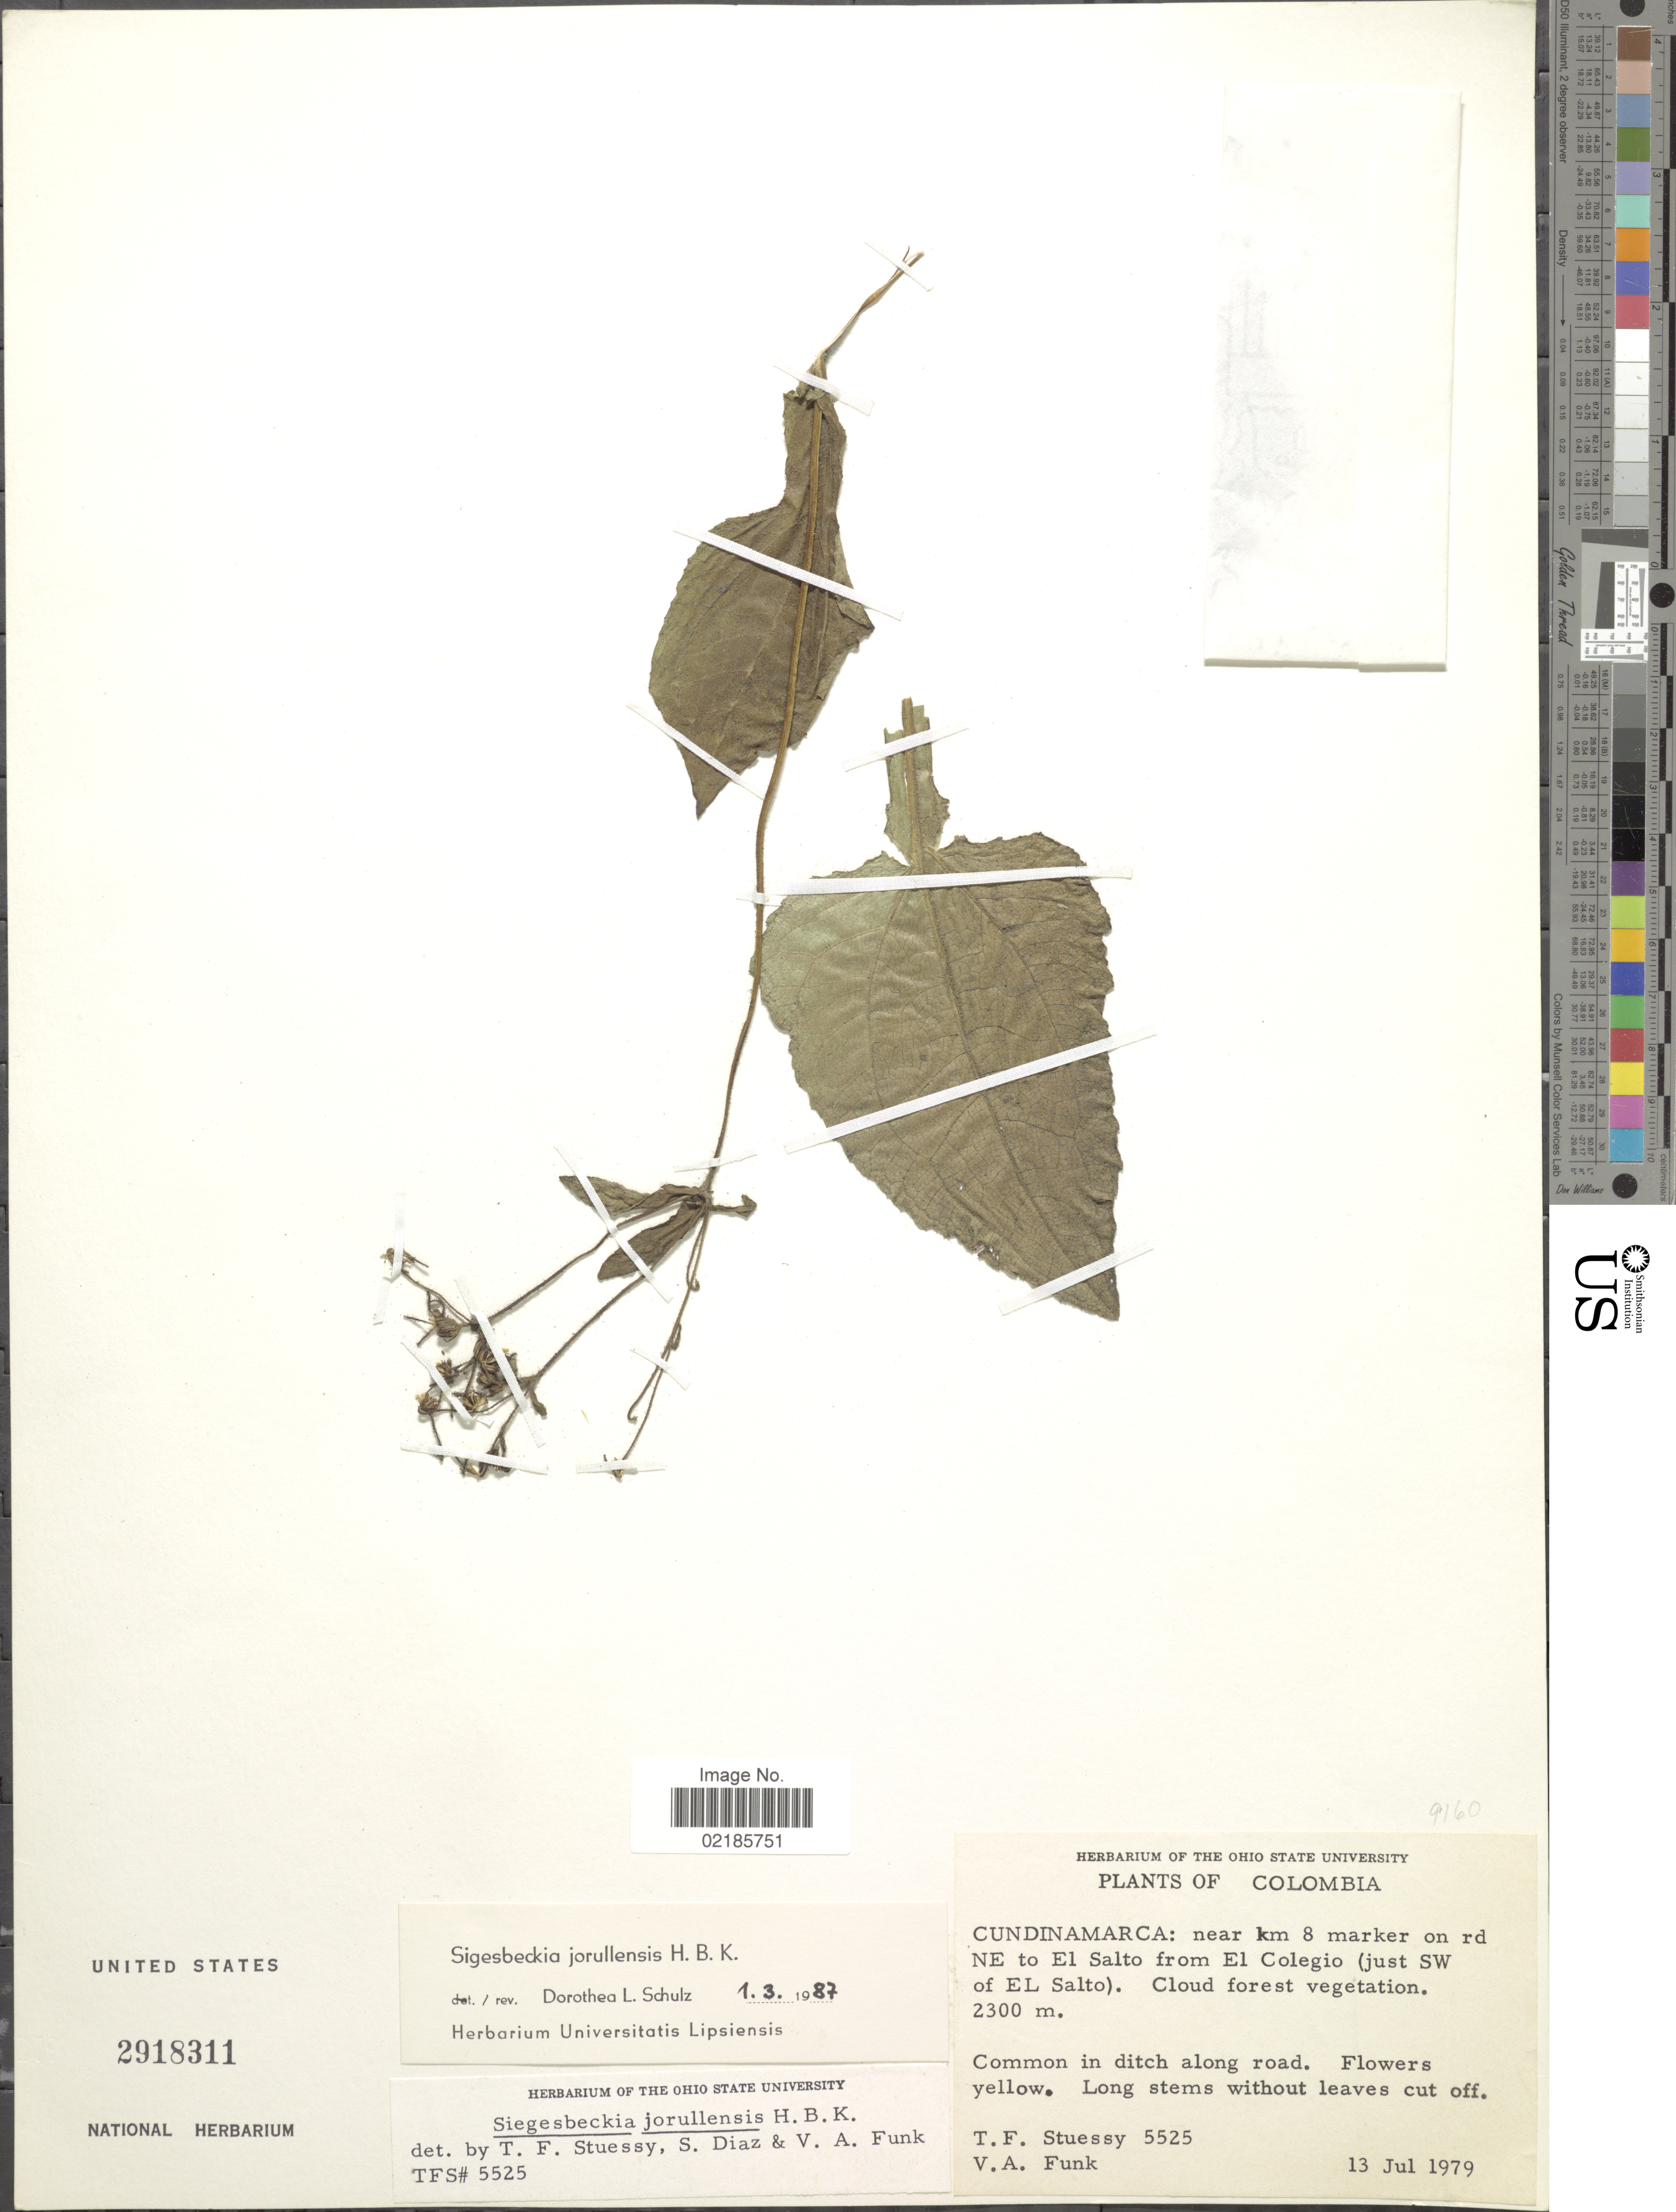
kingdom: Plantae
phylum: Tracheophyta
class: Magnoliopsida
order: Asterales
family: Asteraceae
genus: Sigesbeckia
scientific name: Sigesbeckia jorullensis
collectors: T. Stuessy & V. Funk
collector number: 5525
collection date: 1979-07-13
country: Colombia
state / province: Cundinamarca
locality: Near km 8 marker on rd NE to El Salto from El Colegio (just SW of El Salto), Cloud forest vegetation, common in ditch along road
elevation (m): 2300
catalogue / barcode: US 2918311